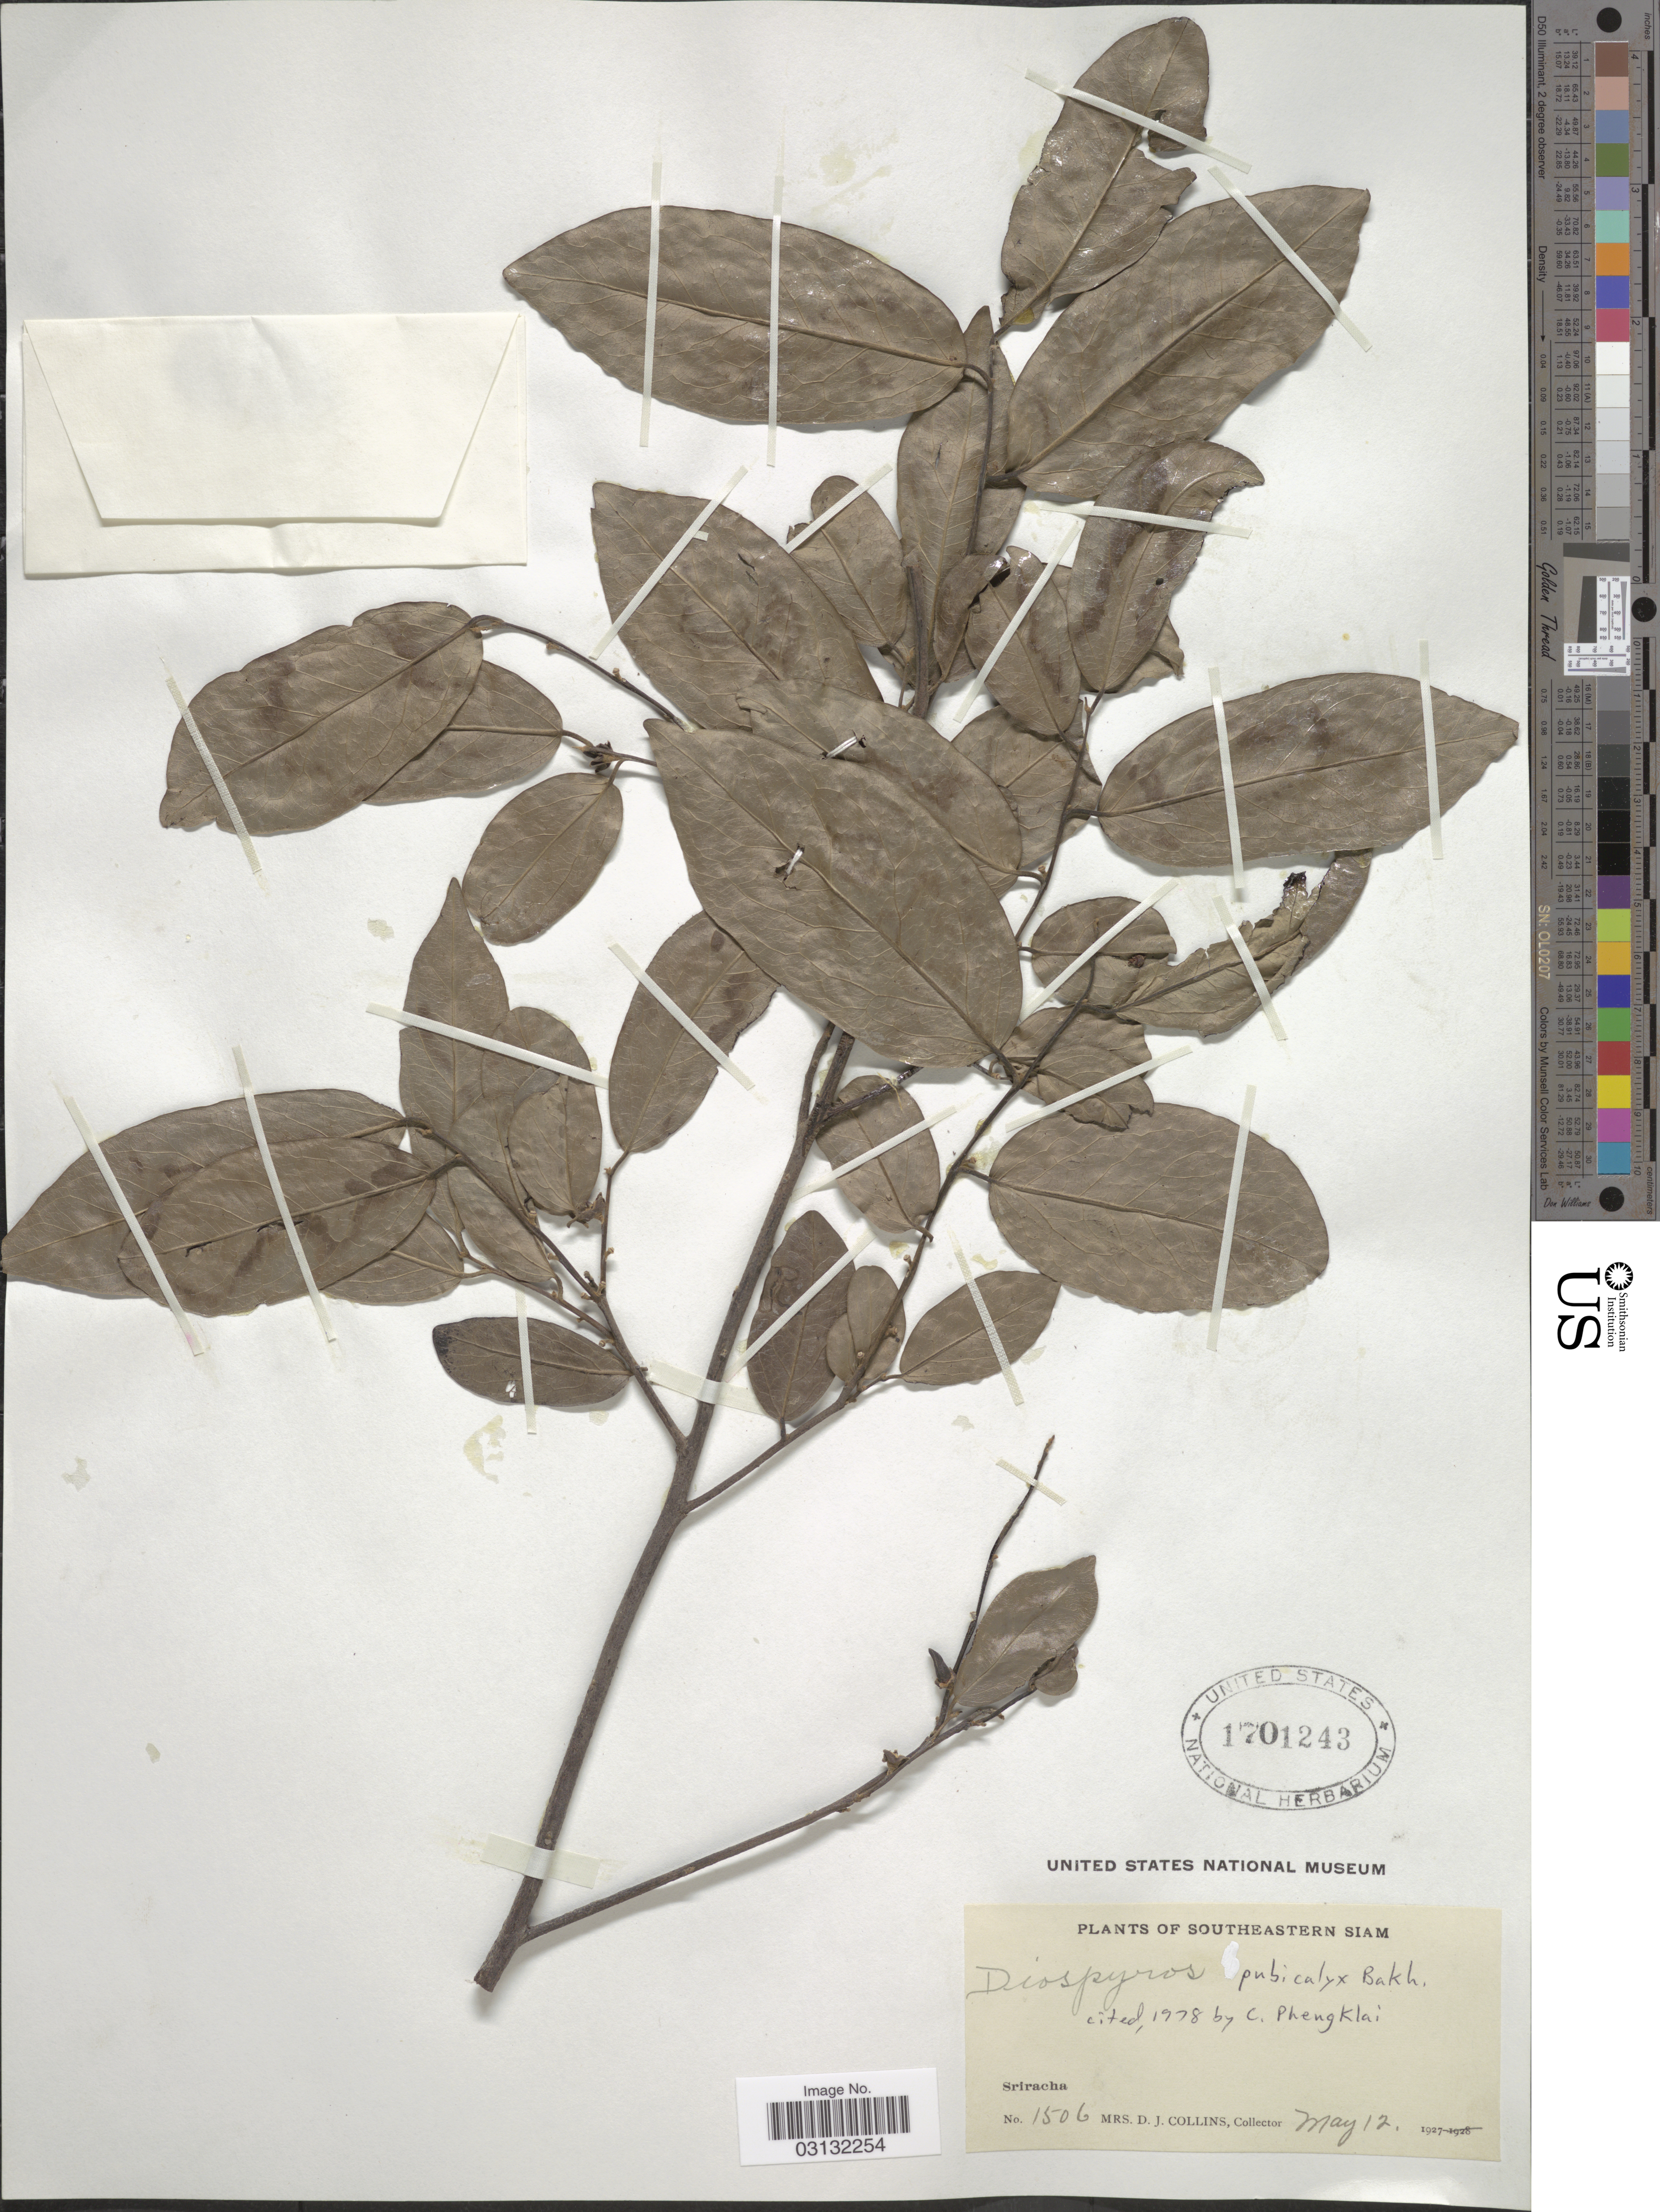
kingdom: Plantae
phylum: Tracheophyta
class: Magnoliopsida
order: Ericales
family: Ebenaceae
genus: Diospyros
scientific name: Diospyros pubicalyx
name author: Bakh.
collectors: Mrs. D. J. Collins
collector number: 1506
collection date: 1927-05-12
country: Thailand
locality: Southeastern Siam. Sriracha.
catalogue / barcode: US 1701243